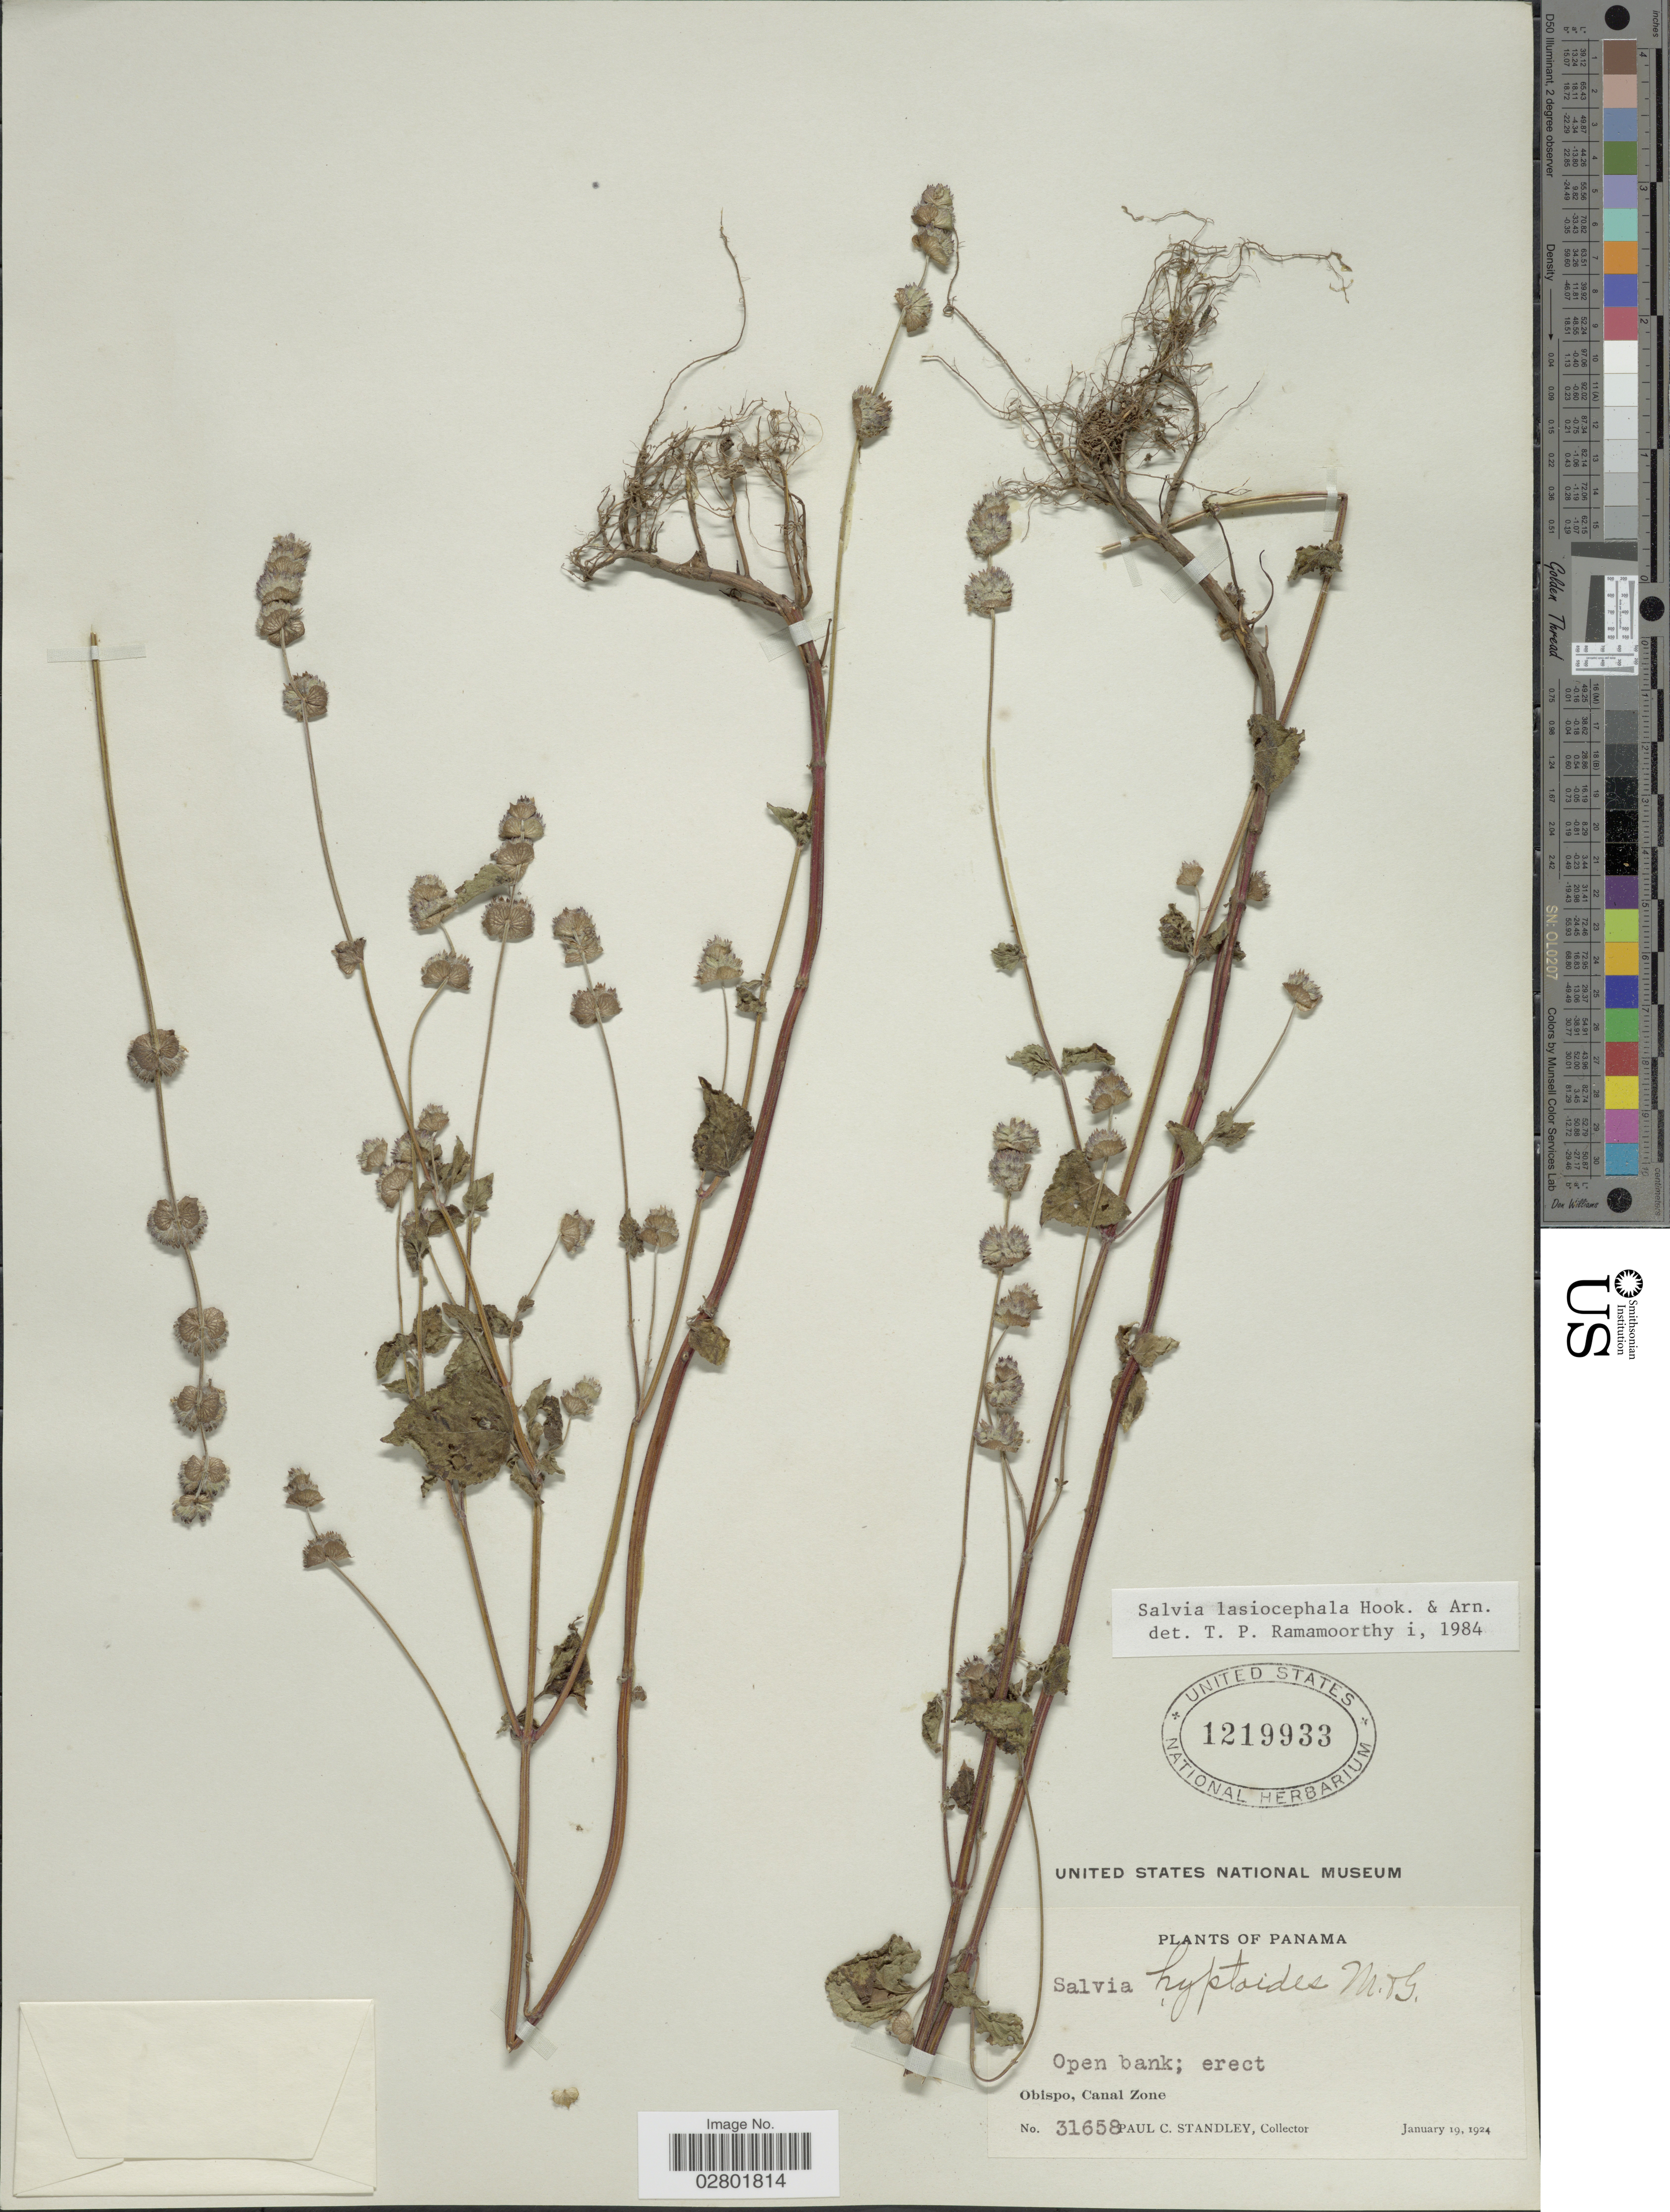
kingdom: Plantae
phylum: Tracheophyta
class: Magnoliopsida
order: Lamiales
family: Lamiaceae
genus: Salvia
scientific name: Salvia lasiocephala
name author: Hook. & Arn.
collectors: P. C. Standley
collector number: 31658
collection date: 1924-01-19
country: Panama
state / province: Colón / Panamá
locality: Obispo, Canal Zone.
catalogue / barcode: US 1219933